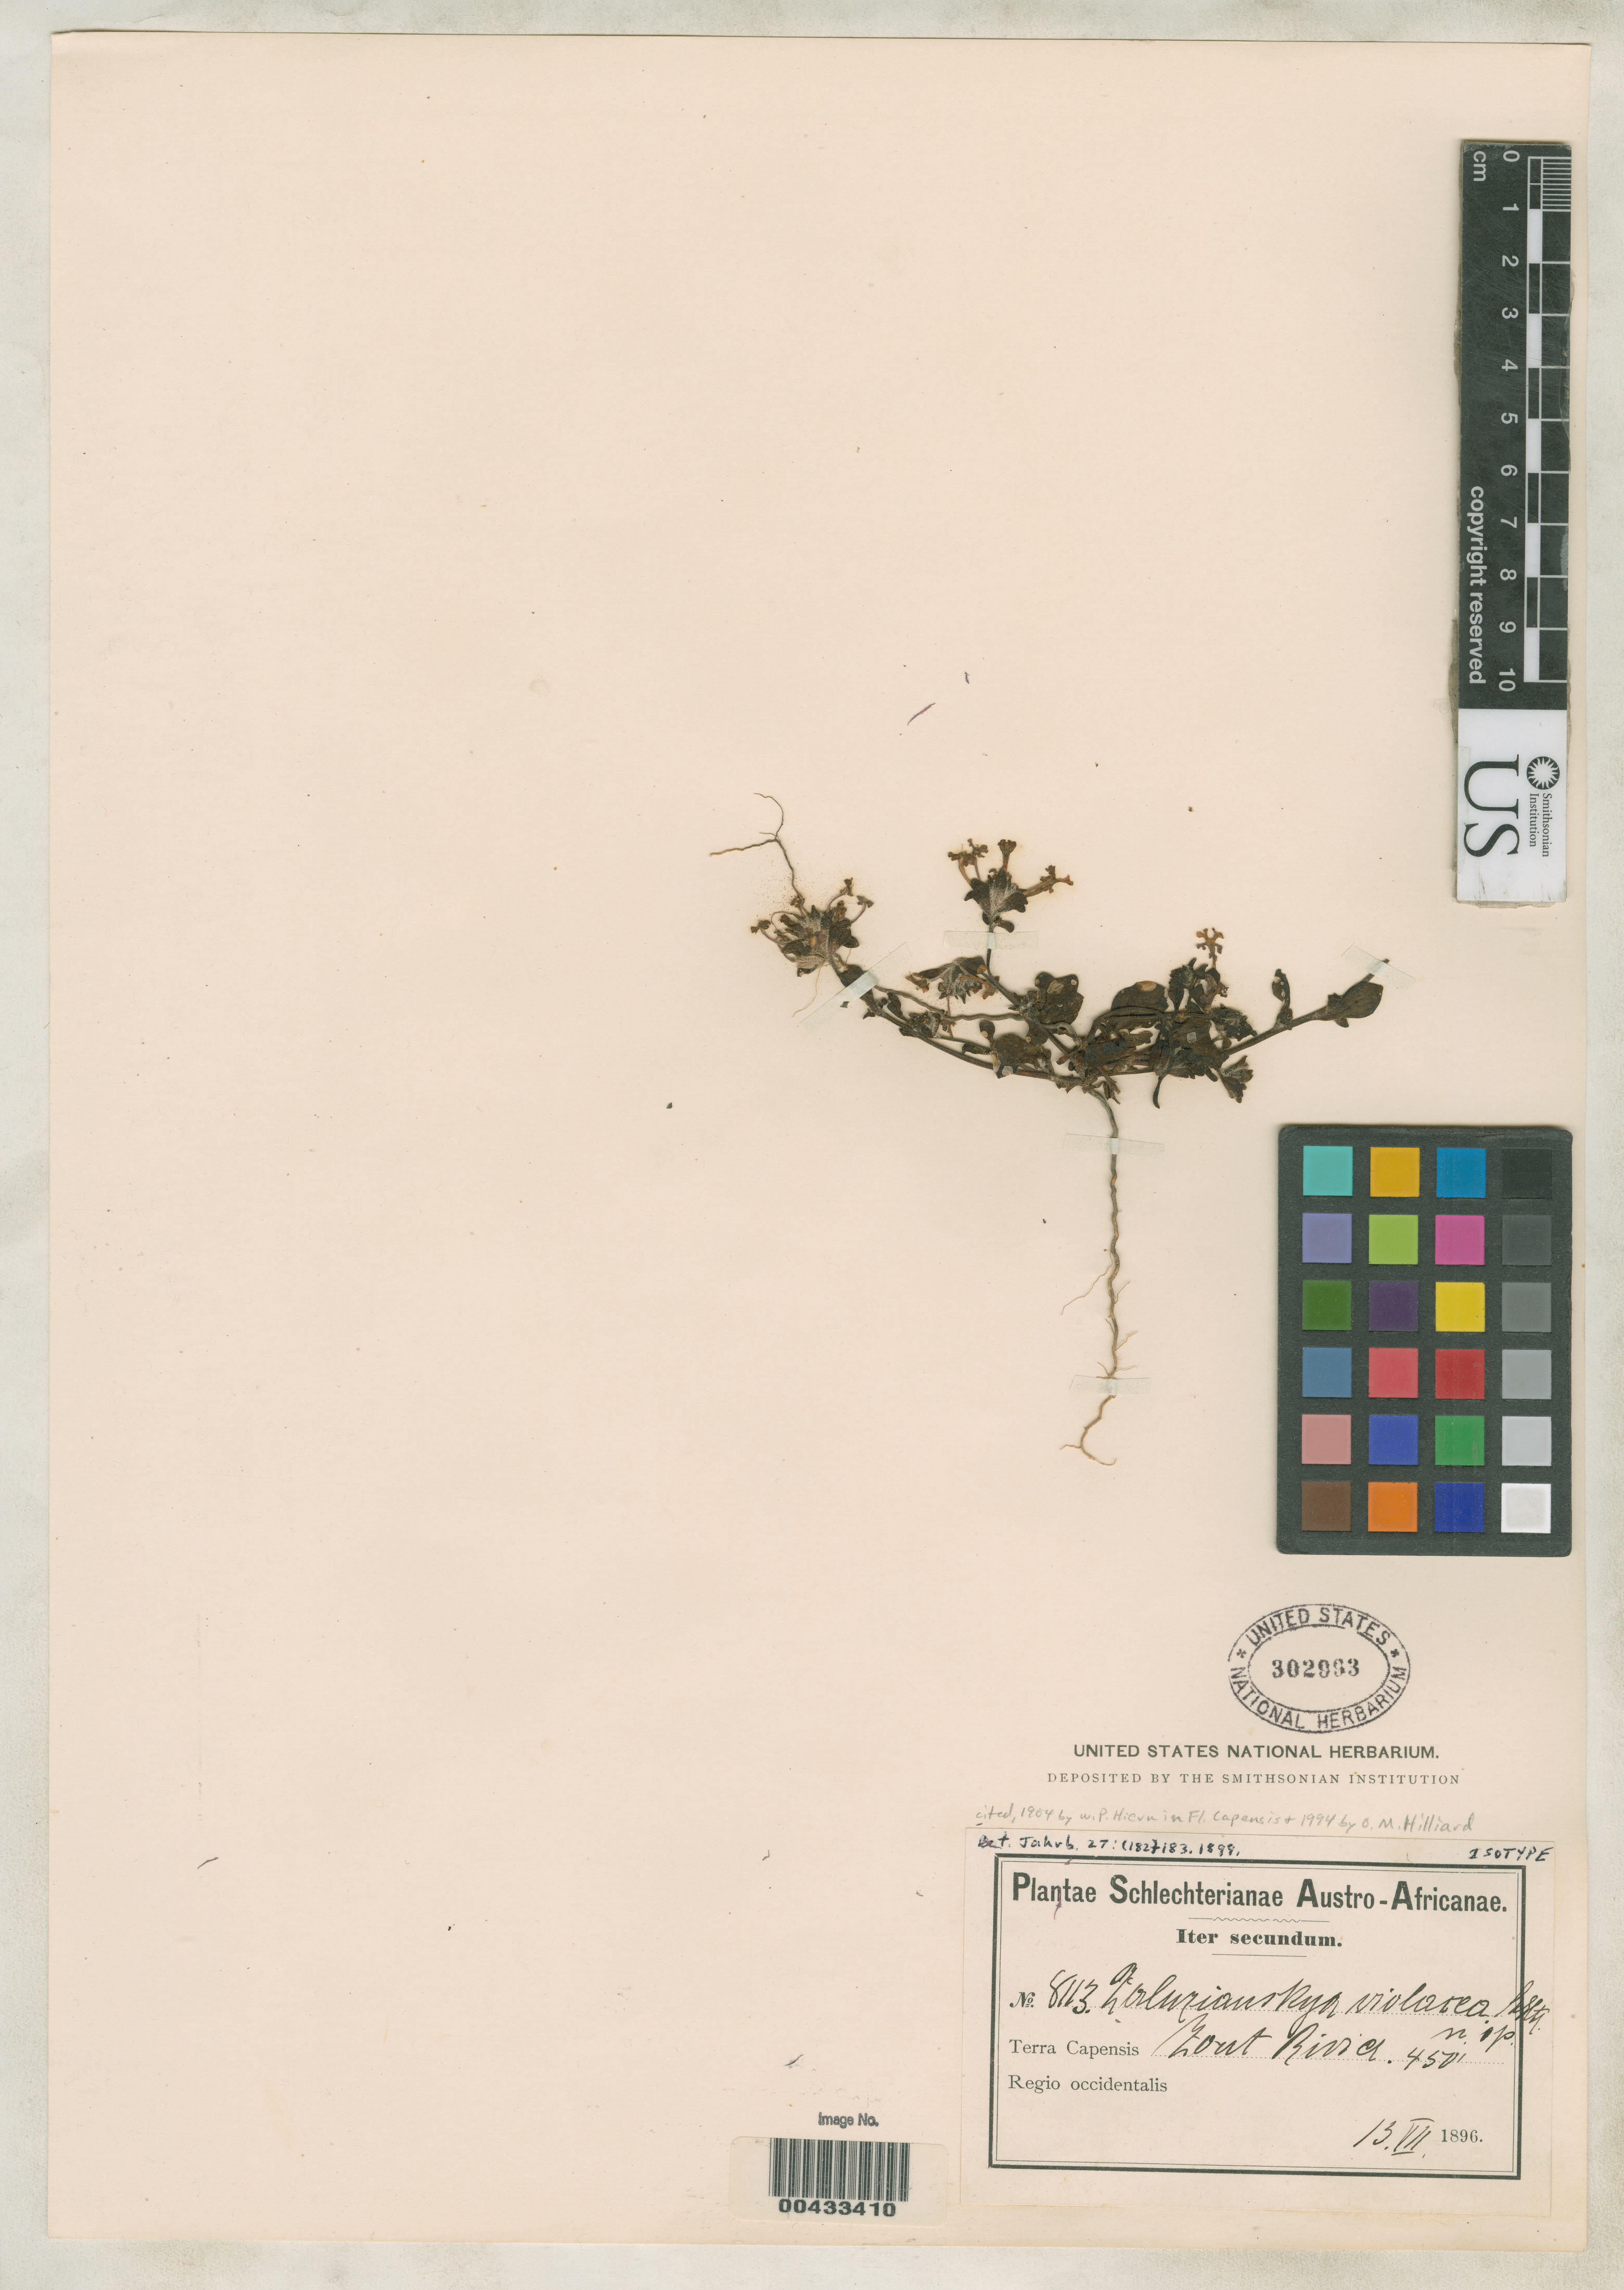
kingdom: Plantae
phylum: Tracheophyta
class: Magnoliopsida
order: Lamiales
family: Scrophulariaceae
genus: Zaluzianskya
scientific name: Zaluzianskya violacea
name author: Schltr.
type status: Isotype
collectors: F. R. R. Schlechter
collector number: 8113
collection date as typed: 13 Jul 1896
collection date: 1896-07-13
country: South Africa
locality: Hout River.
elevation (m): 137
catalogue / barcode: US 302993